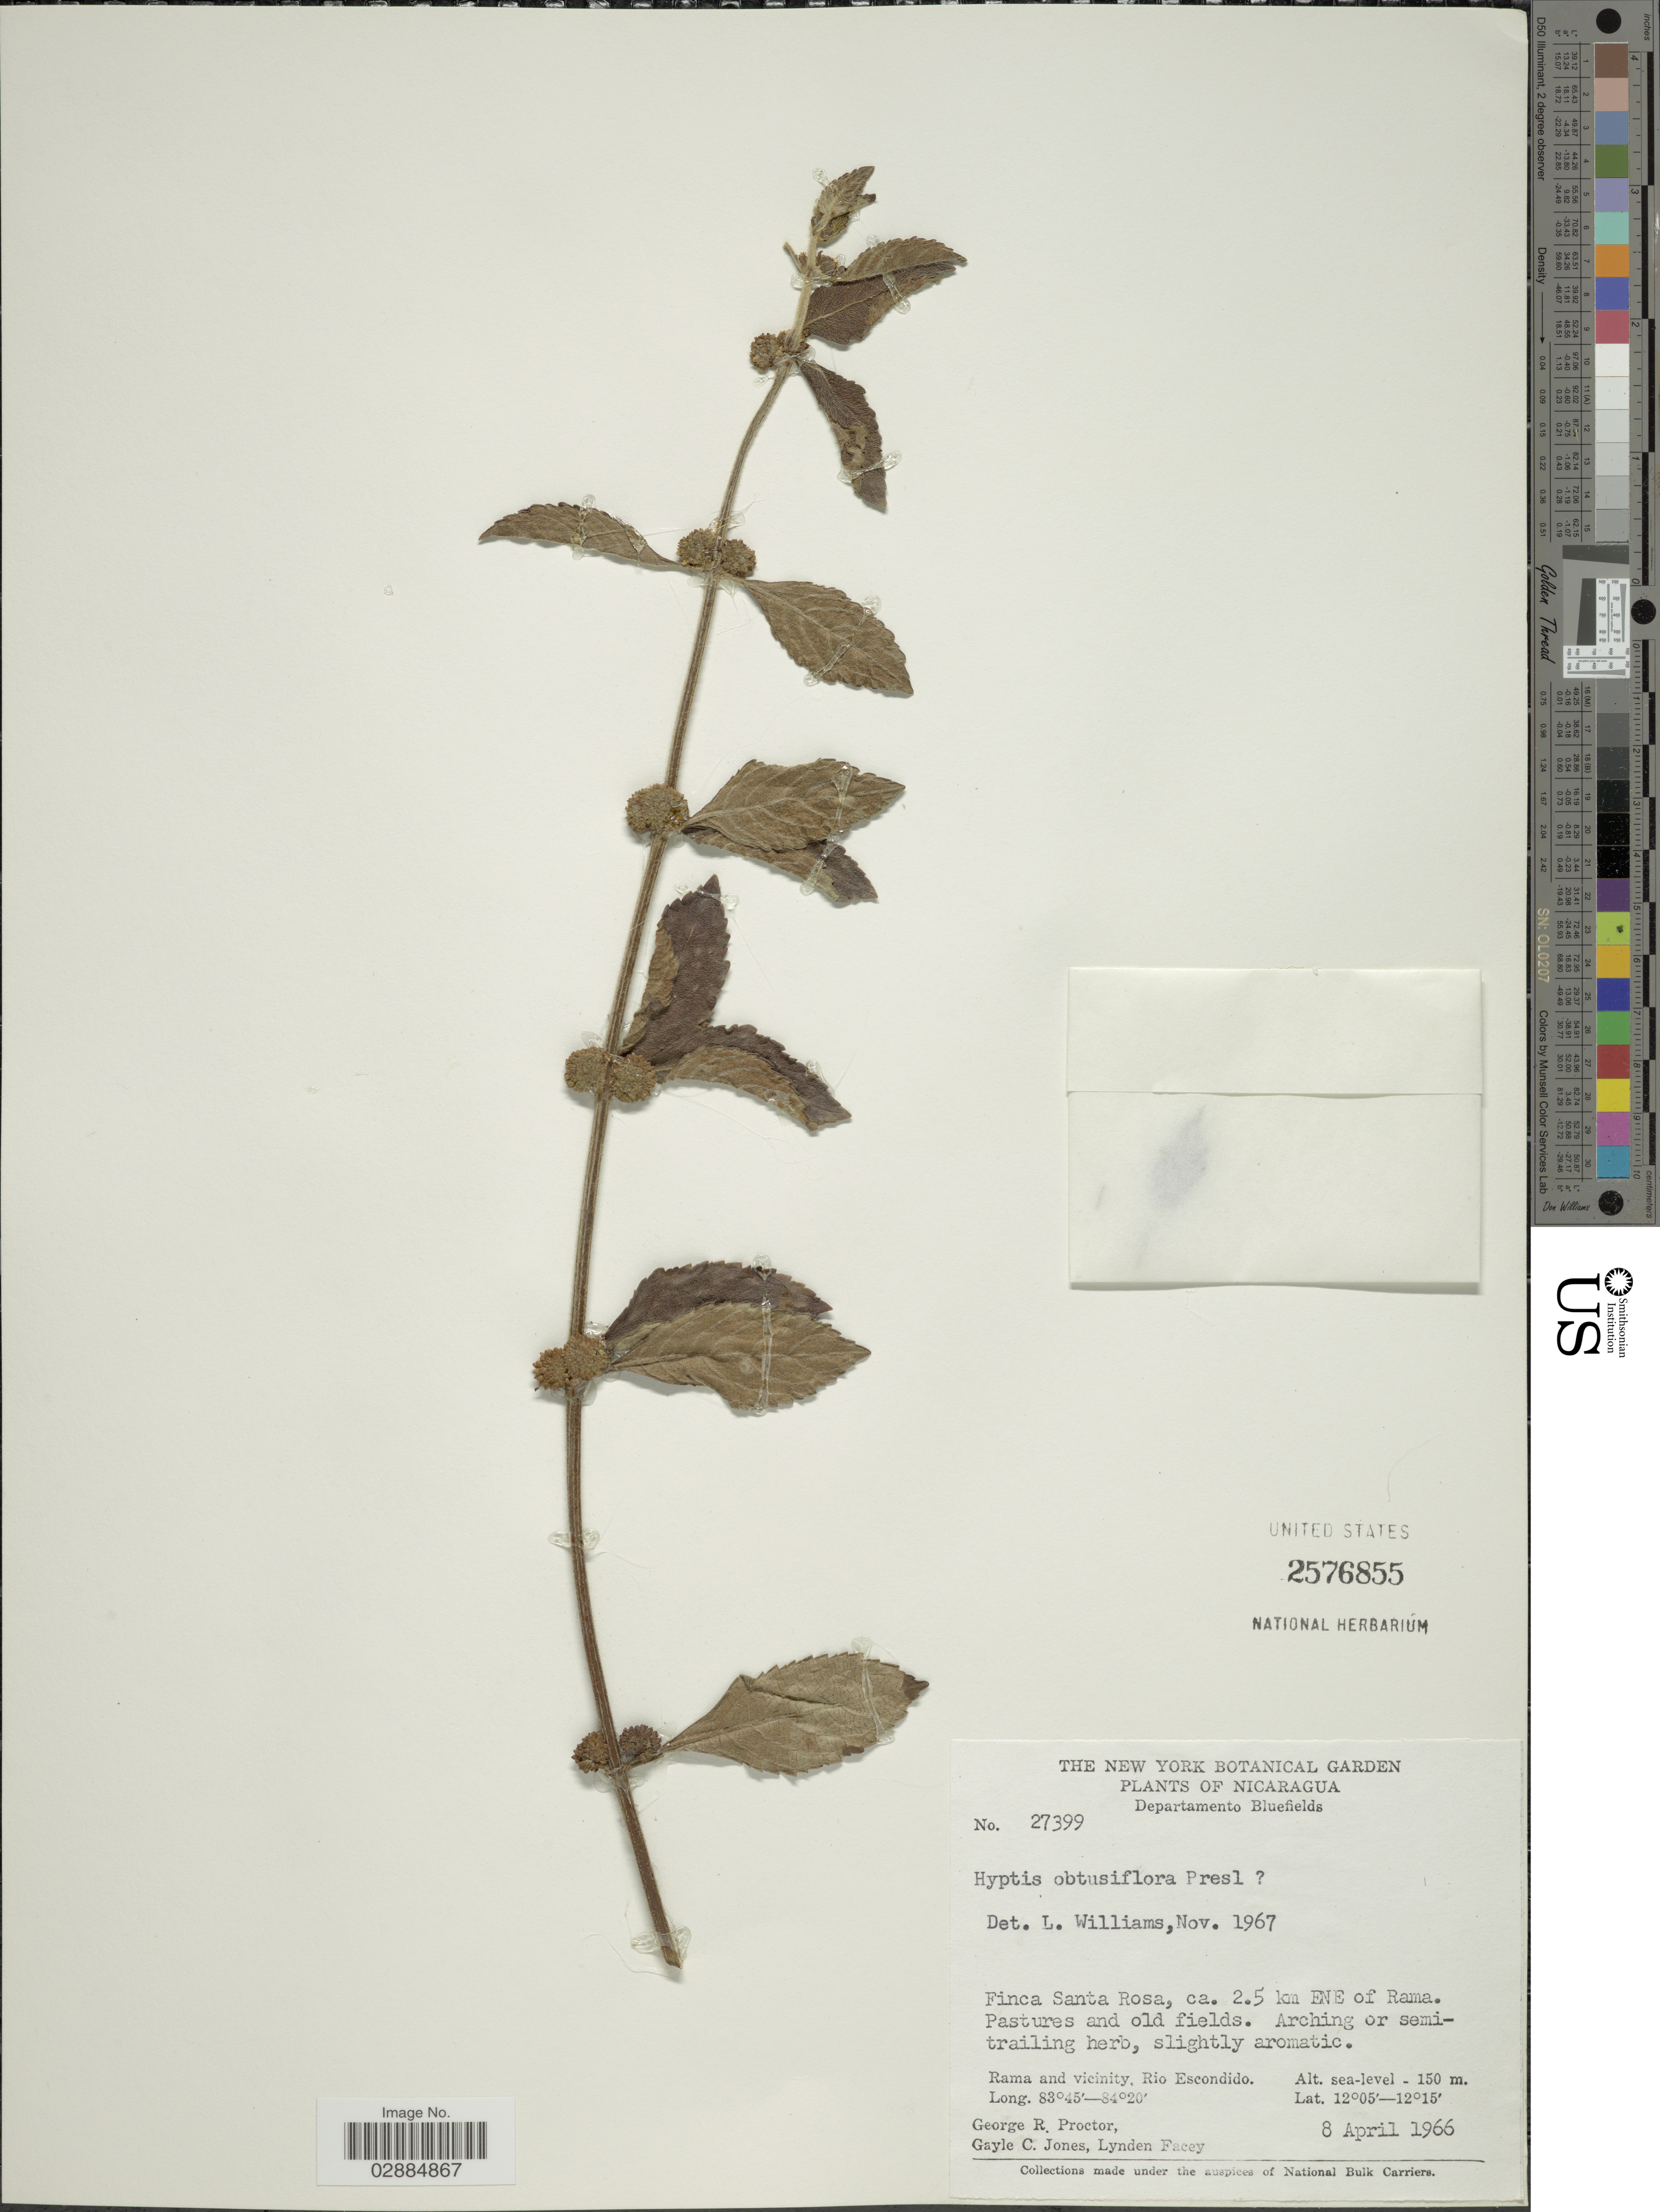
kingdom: Plantae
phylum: Tracheophyta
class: Magnoliopsida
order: Lamiales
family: Lamiaceae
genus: Hyptis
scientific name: Hyptis obtusiflora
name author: C. Presl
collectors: G. Proctor, G. C. Jones & L. Facey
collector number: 27399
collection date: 1966-04-08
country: Nicaragua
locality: Departamento Bluefields, Finca Santa Rosa, ca. 2.5 km ENE of Rama, Rama and vicinity, Rio Escondido.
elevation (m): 0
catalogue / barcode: US 2576855